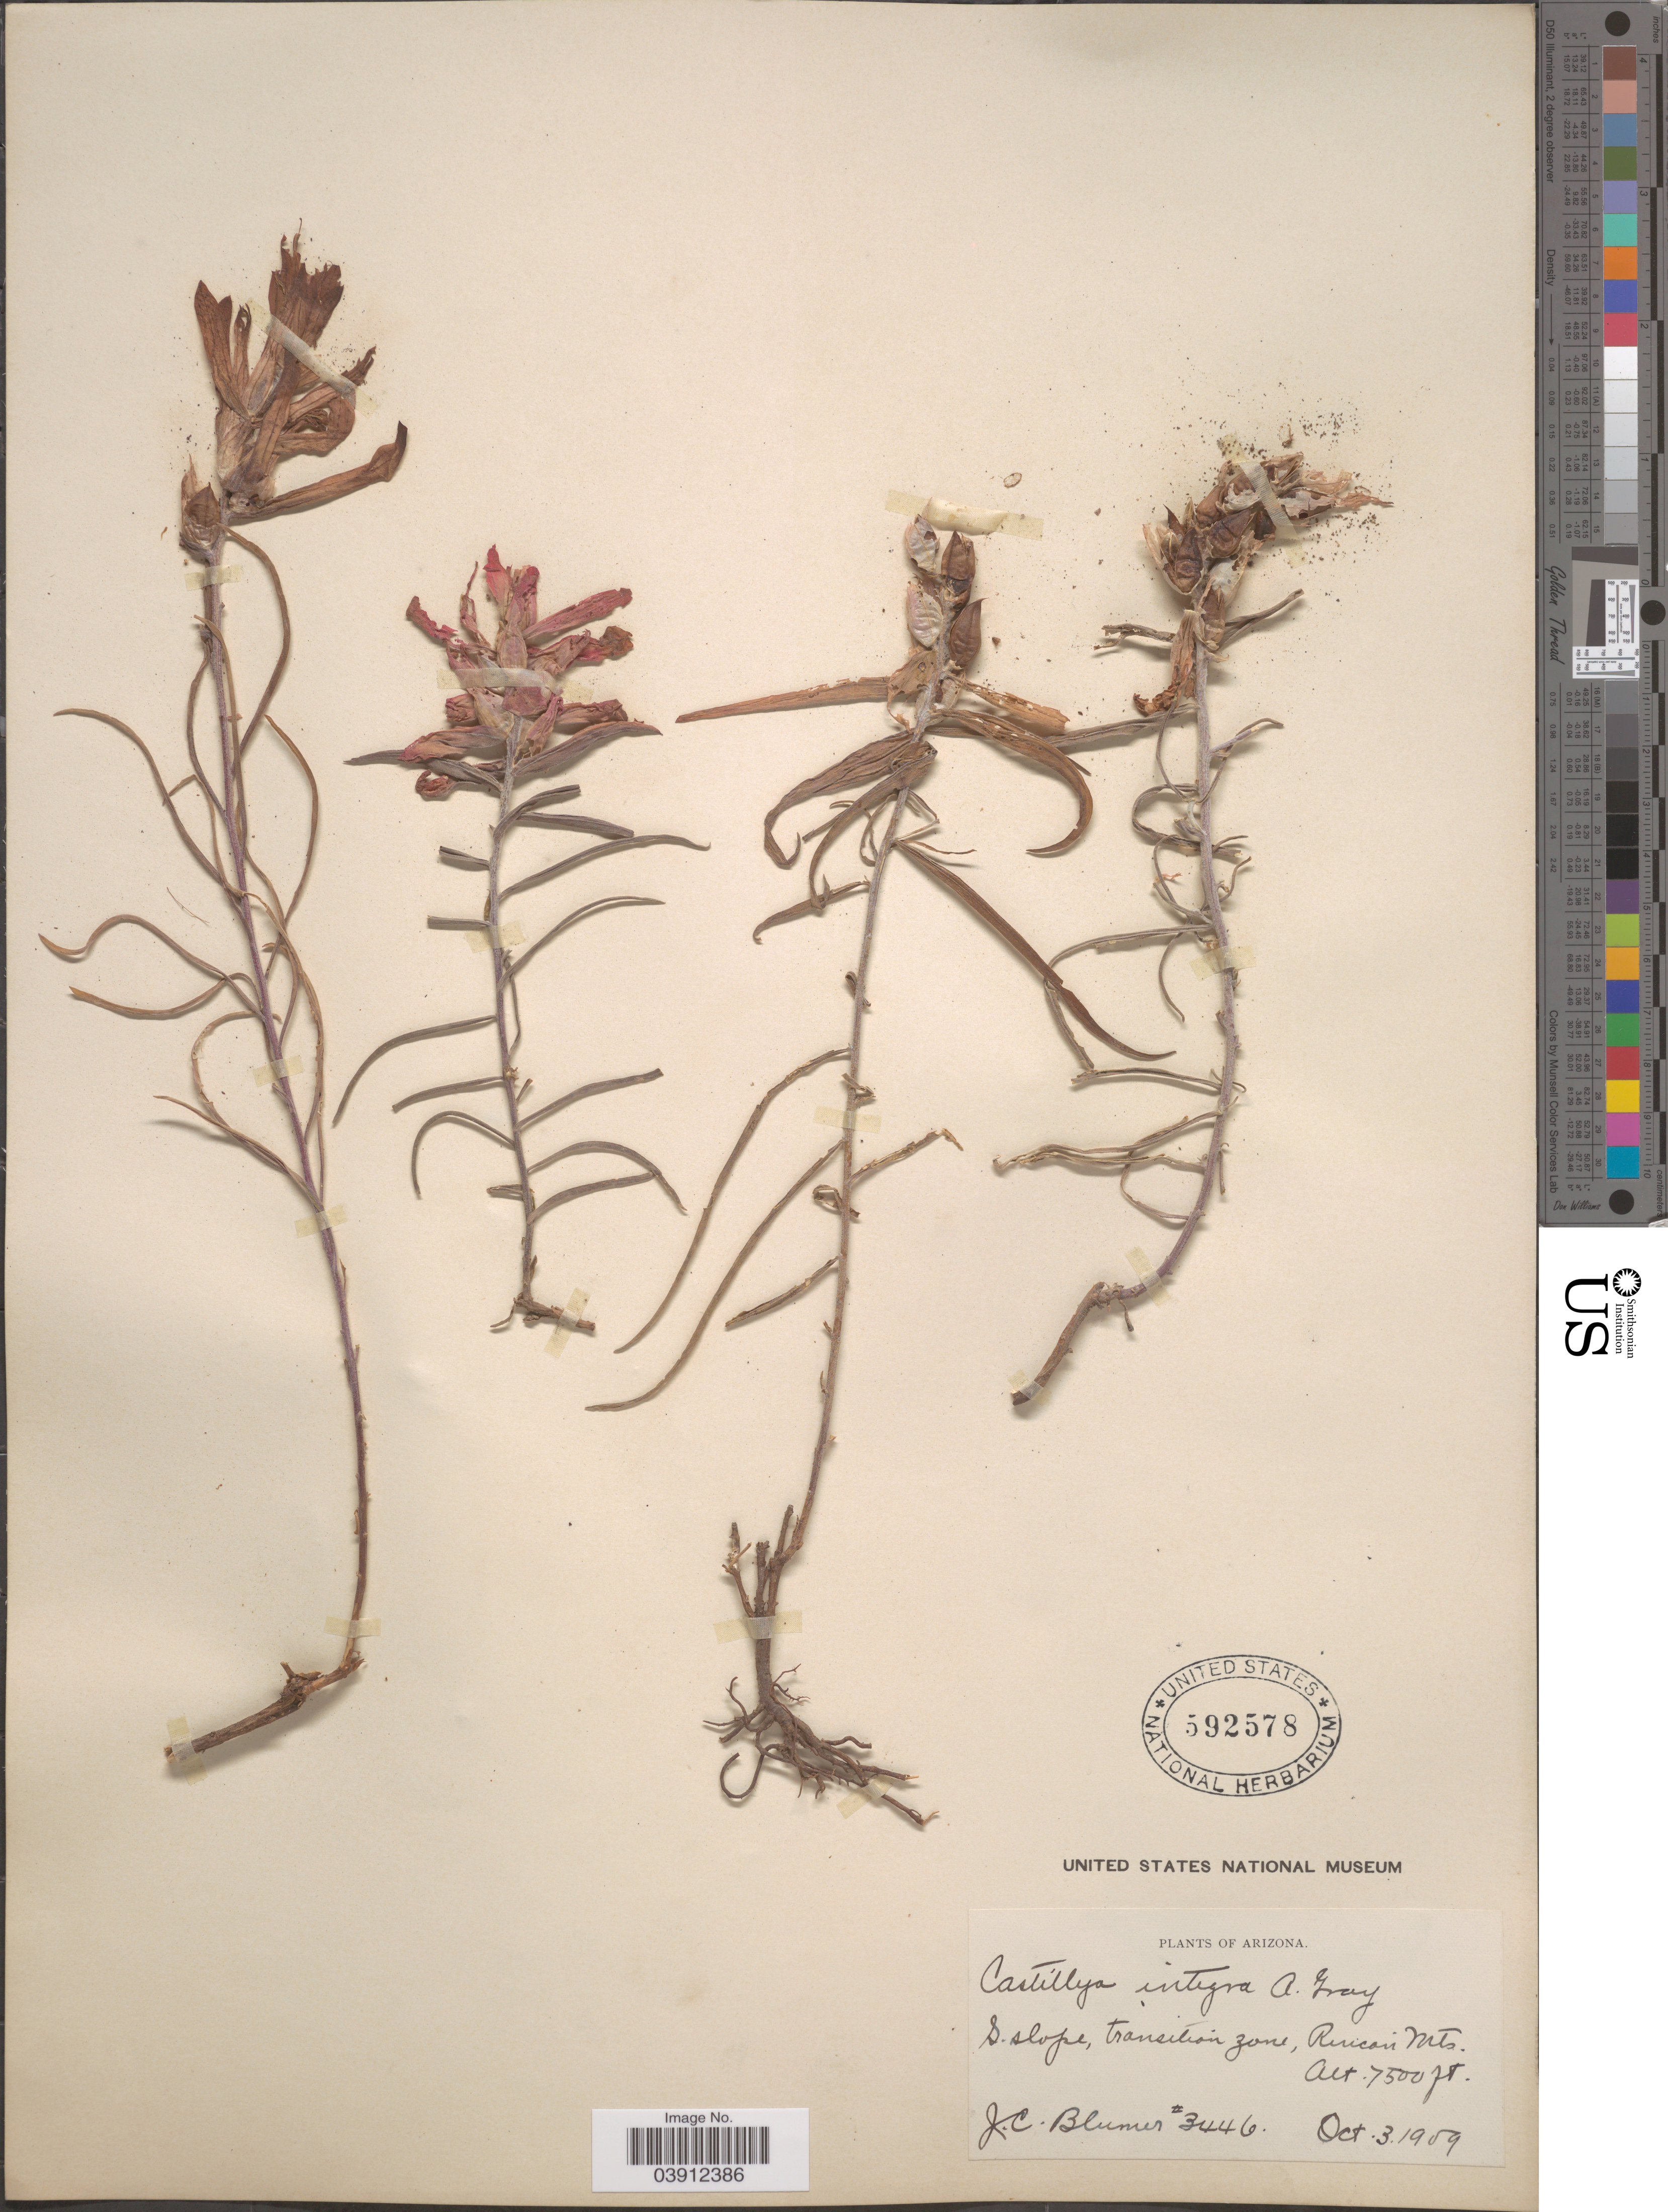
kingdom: Plantae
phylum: Tracheophyta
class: Magnoliopsida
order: Lamiales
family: Orobanchaceae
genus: Castilleja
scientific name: Castilleja integra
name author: A. Gray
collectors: J. C. Blumer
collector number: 3446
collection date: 1959-10-03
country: United States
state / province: Arizona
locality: S. slope, transition zone, Rincon Mts.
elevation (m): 2286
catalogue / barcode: US 592578